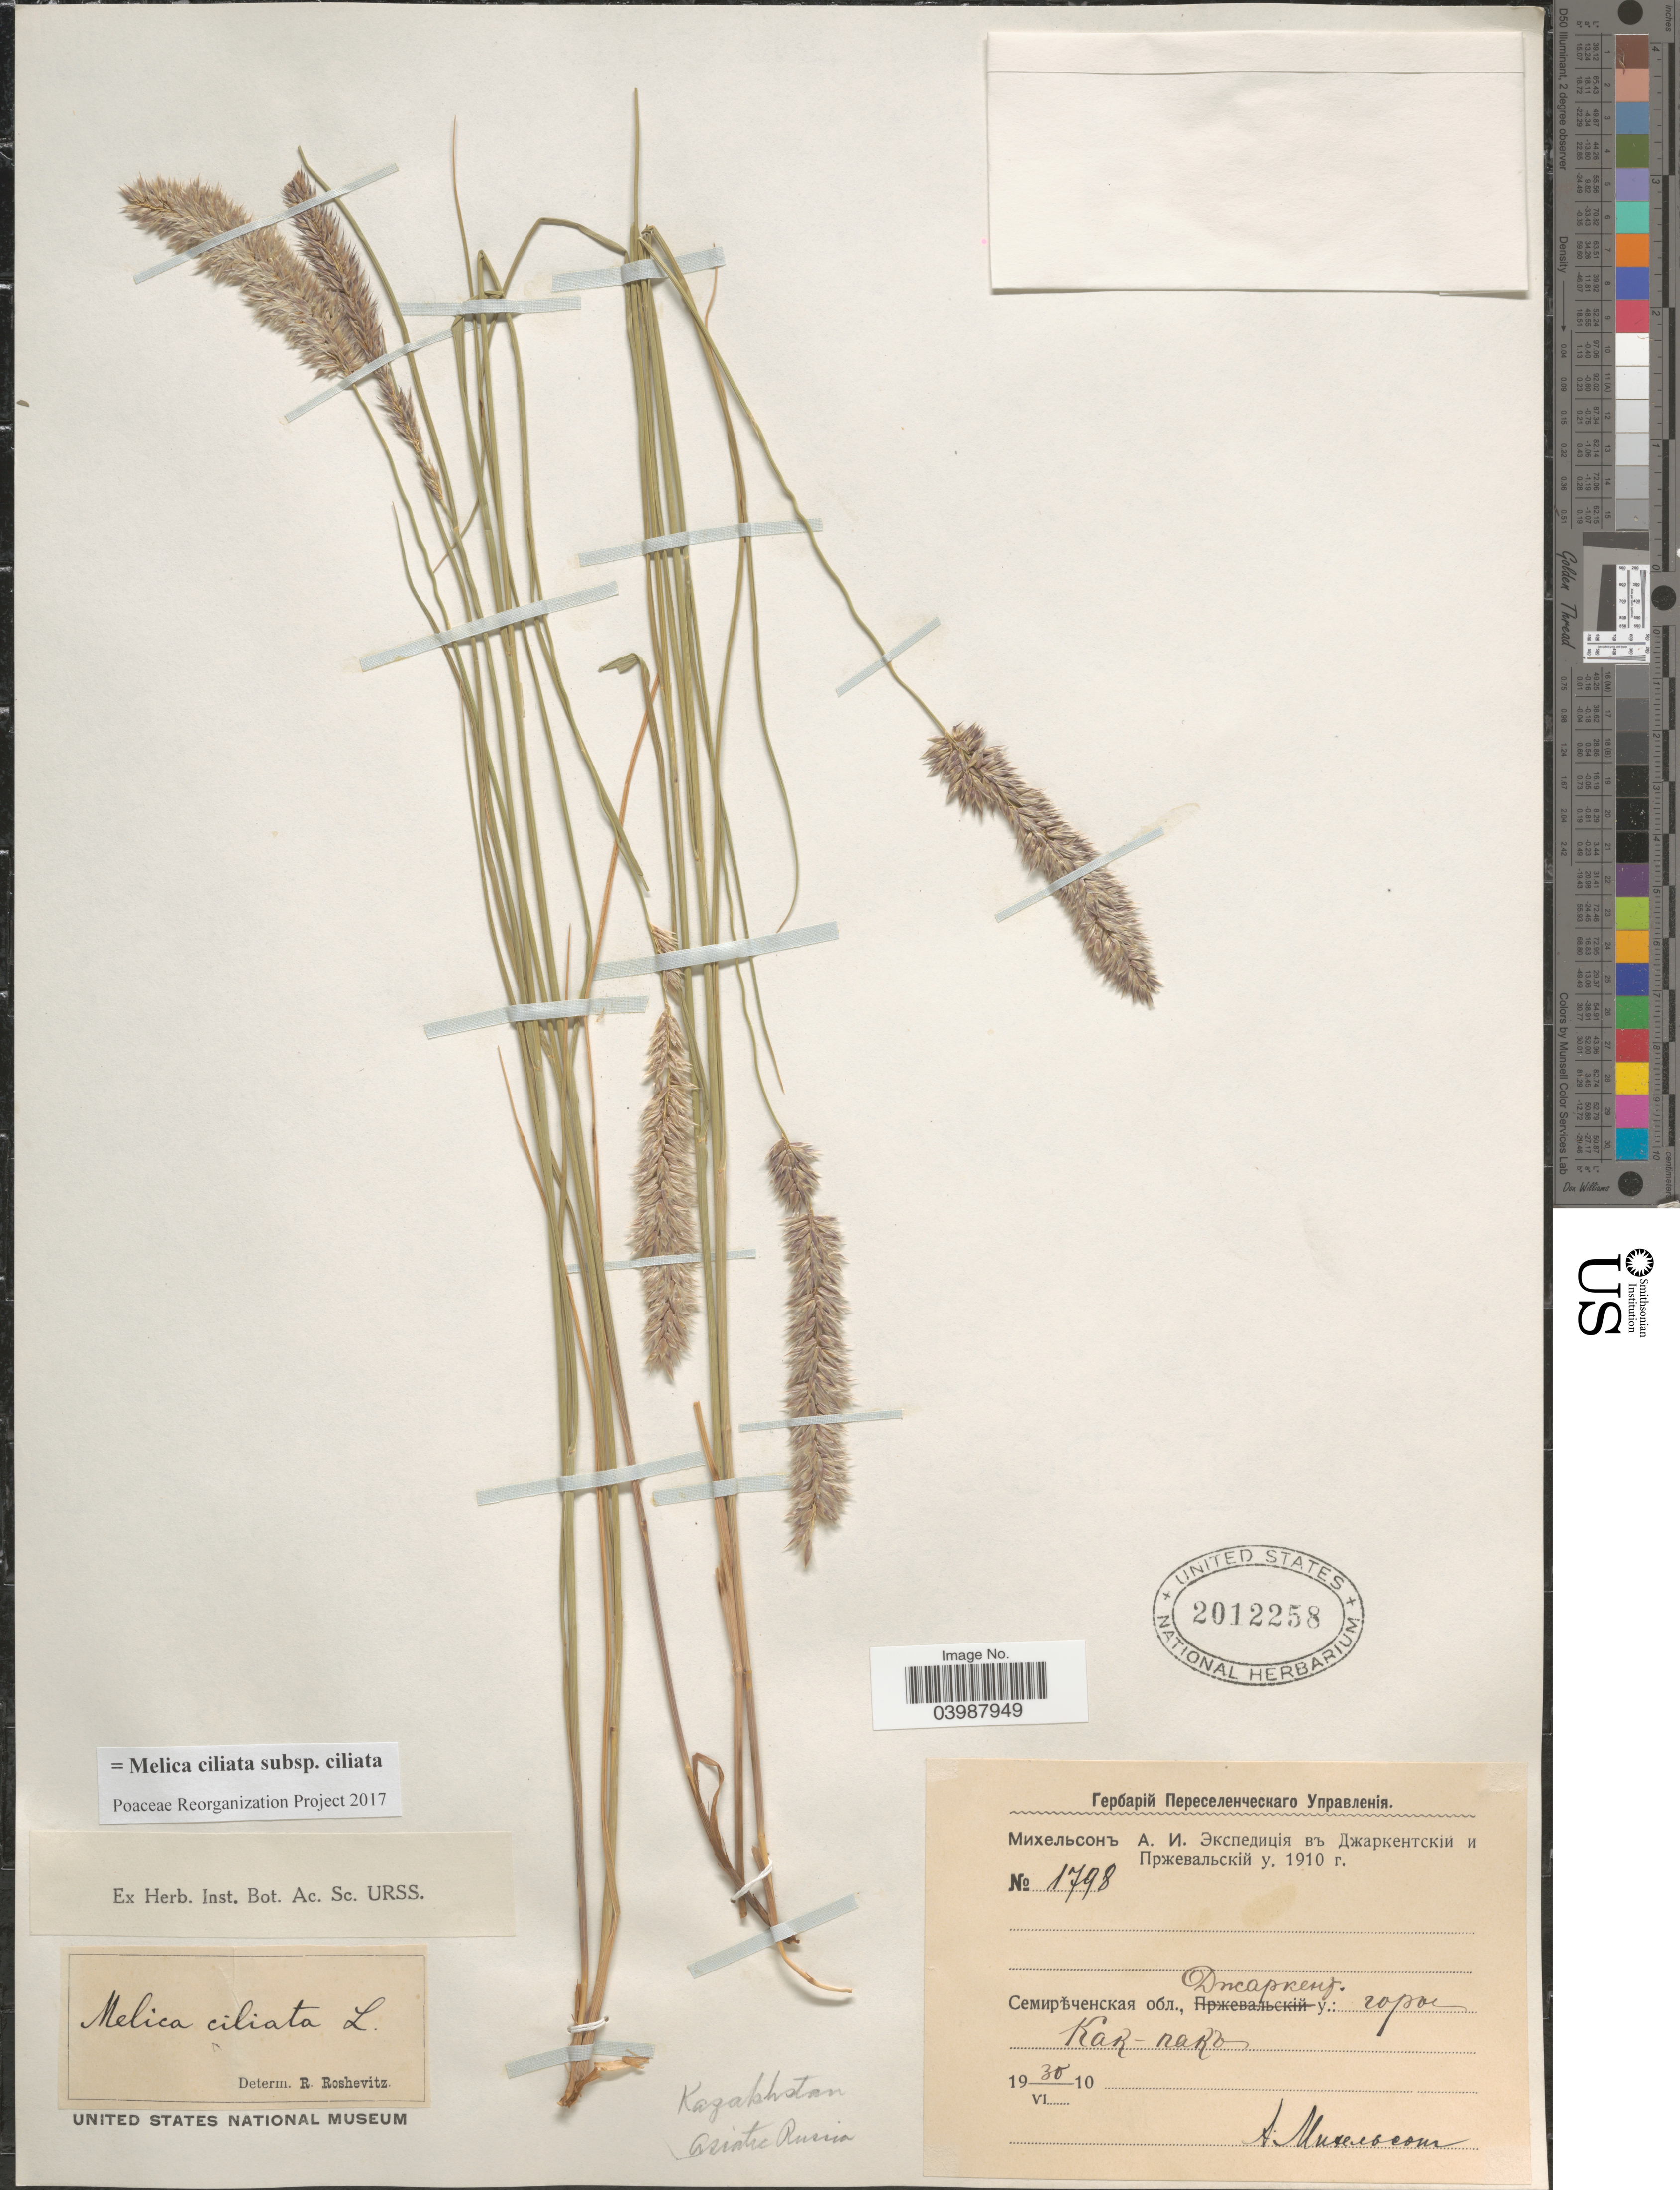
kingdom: Plantae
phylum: Tracheophyta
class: Liliopsida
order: Poales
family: Poaceae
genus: Melica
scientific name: Melica ciliata subsp. ciliata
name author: L.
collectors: A. Mikhelson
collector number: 1798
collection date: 1910-06-30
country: Kazakhstan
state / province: Almaty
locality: Kokpak Mts.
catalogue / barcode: US 2012258